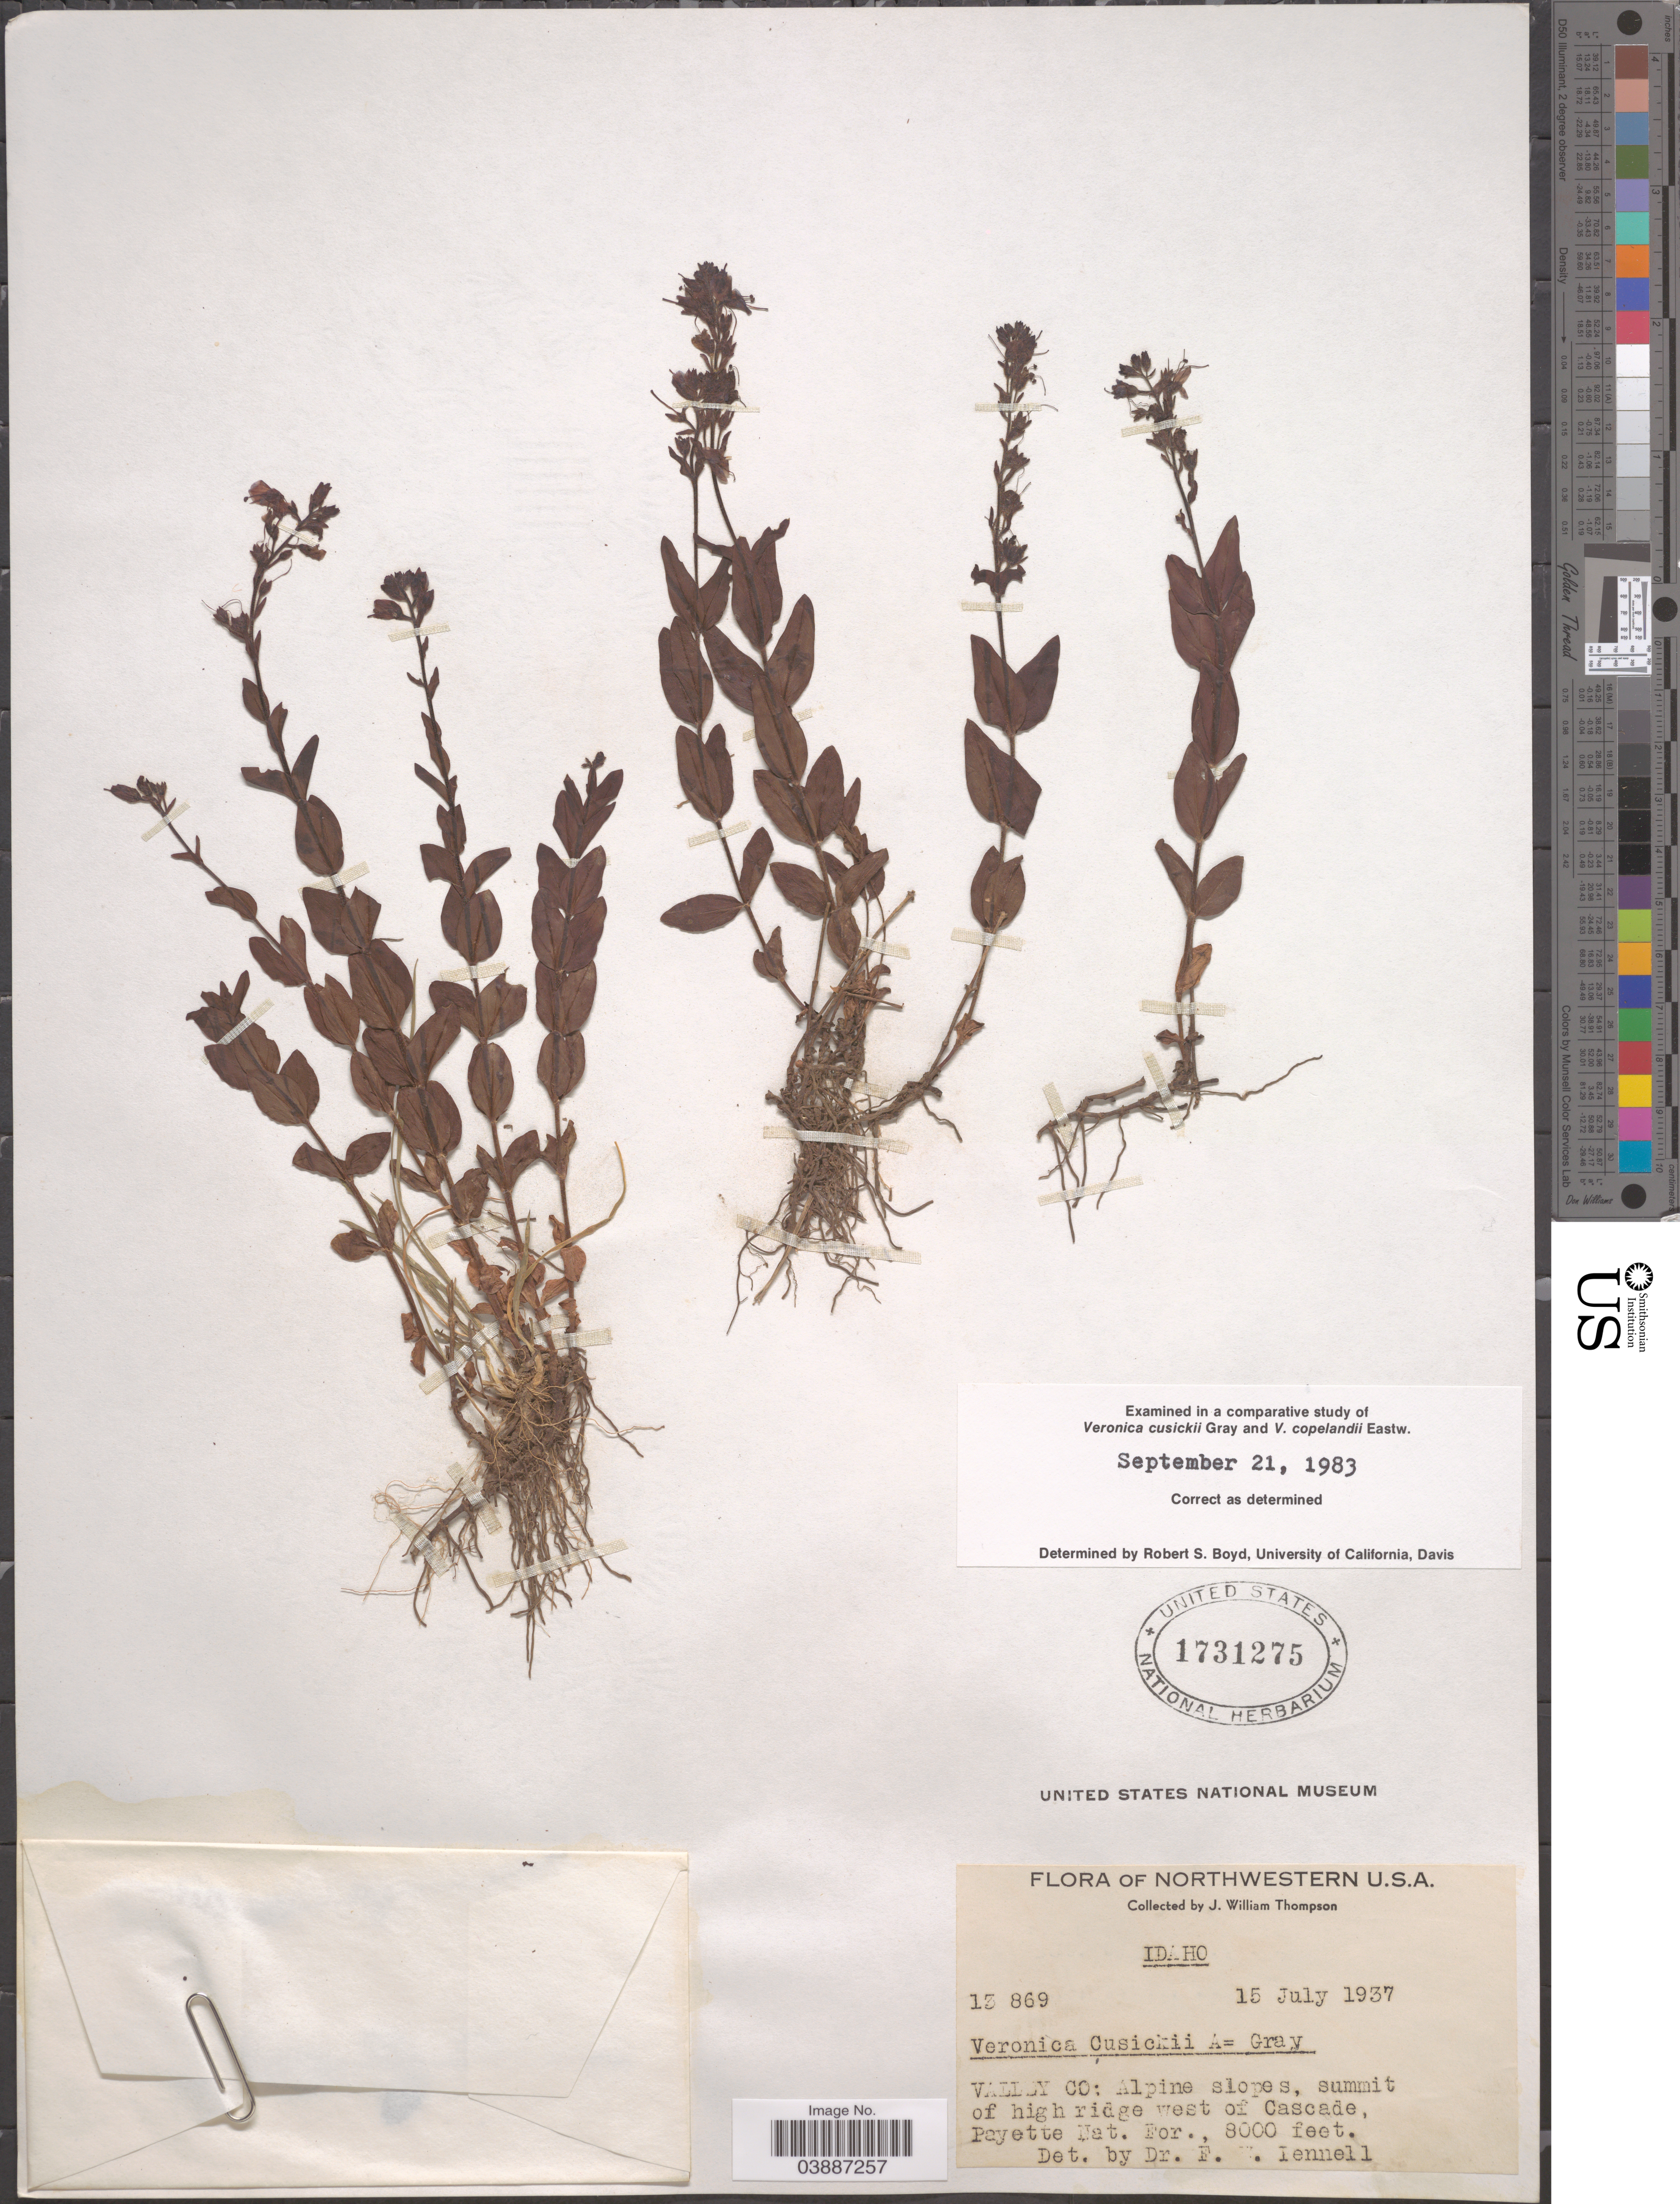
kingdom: Plantae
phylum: Tracheophyta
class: Magnoliopsida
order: Lamiales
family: Plantaginaceae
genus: Veronica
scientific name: Veronica cusickii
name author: A. Gray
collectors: J. W. Thompson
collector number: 13869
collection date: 1937-07-15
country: United States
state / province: Idaho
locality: Valley Co: Alpine slopes, summit of highe ridge west of Cascade, Payette Nat. For.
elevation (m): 2438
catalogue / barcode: US 1731275